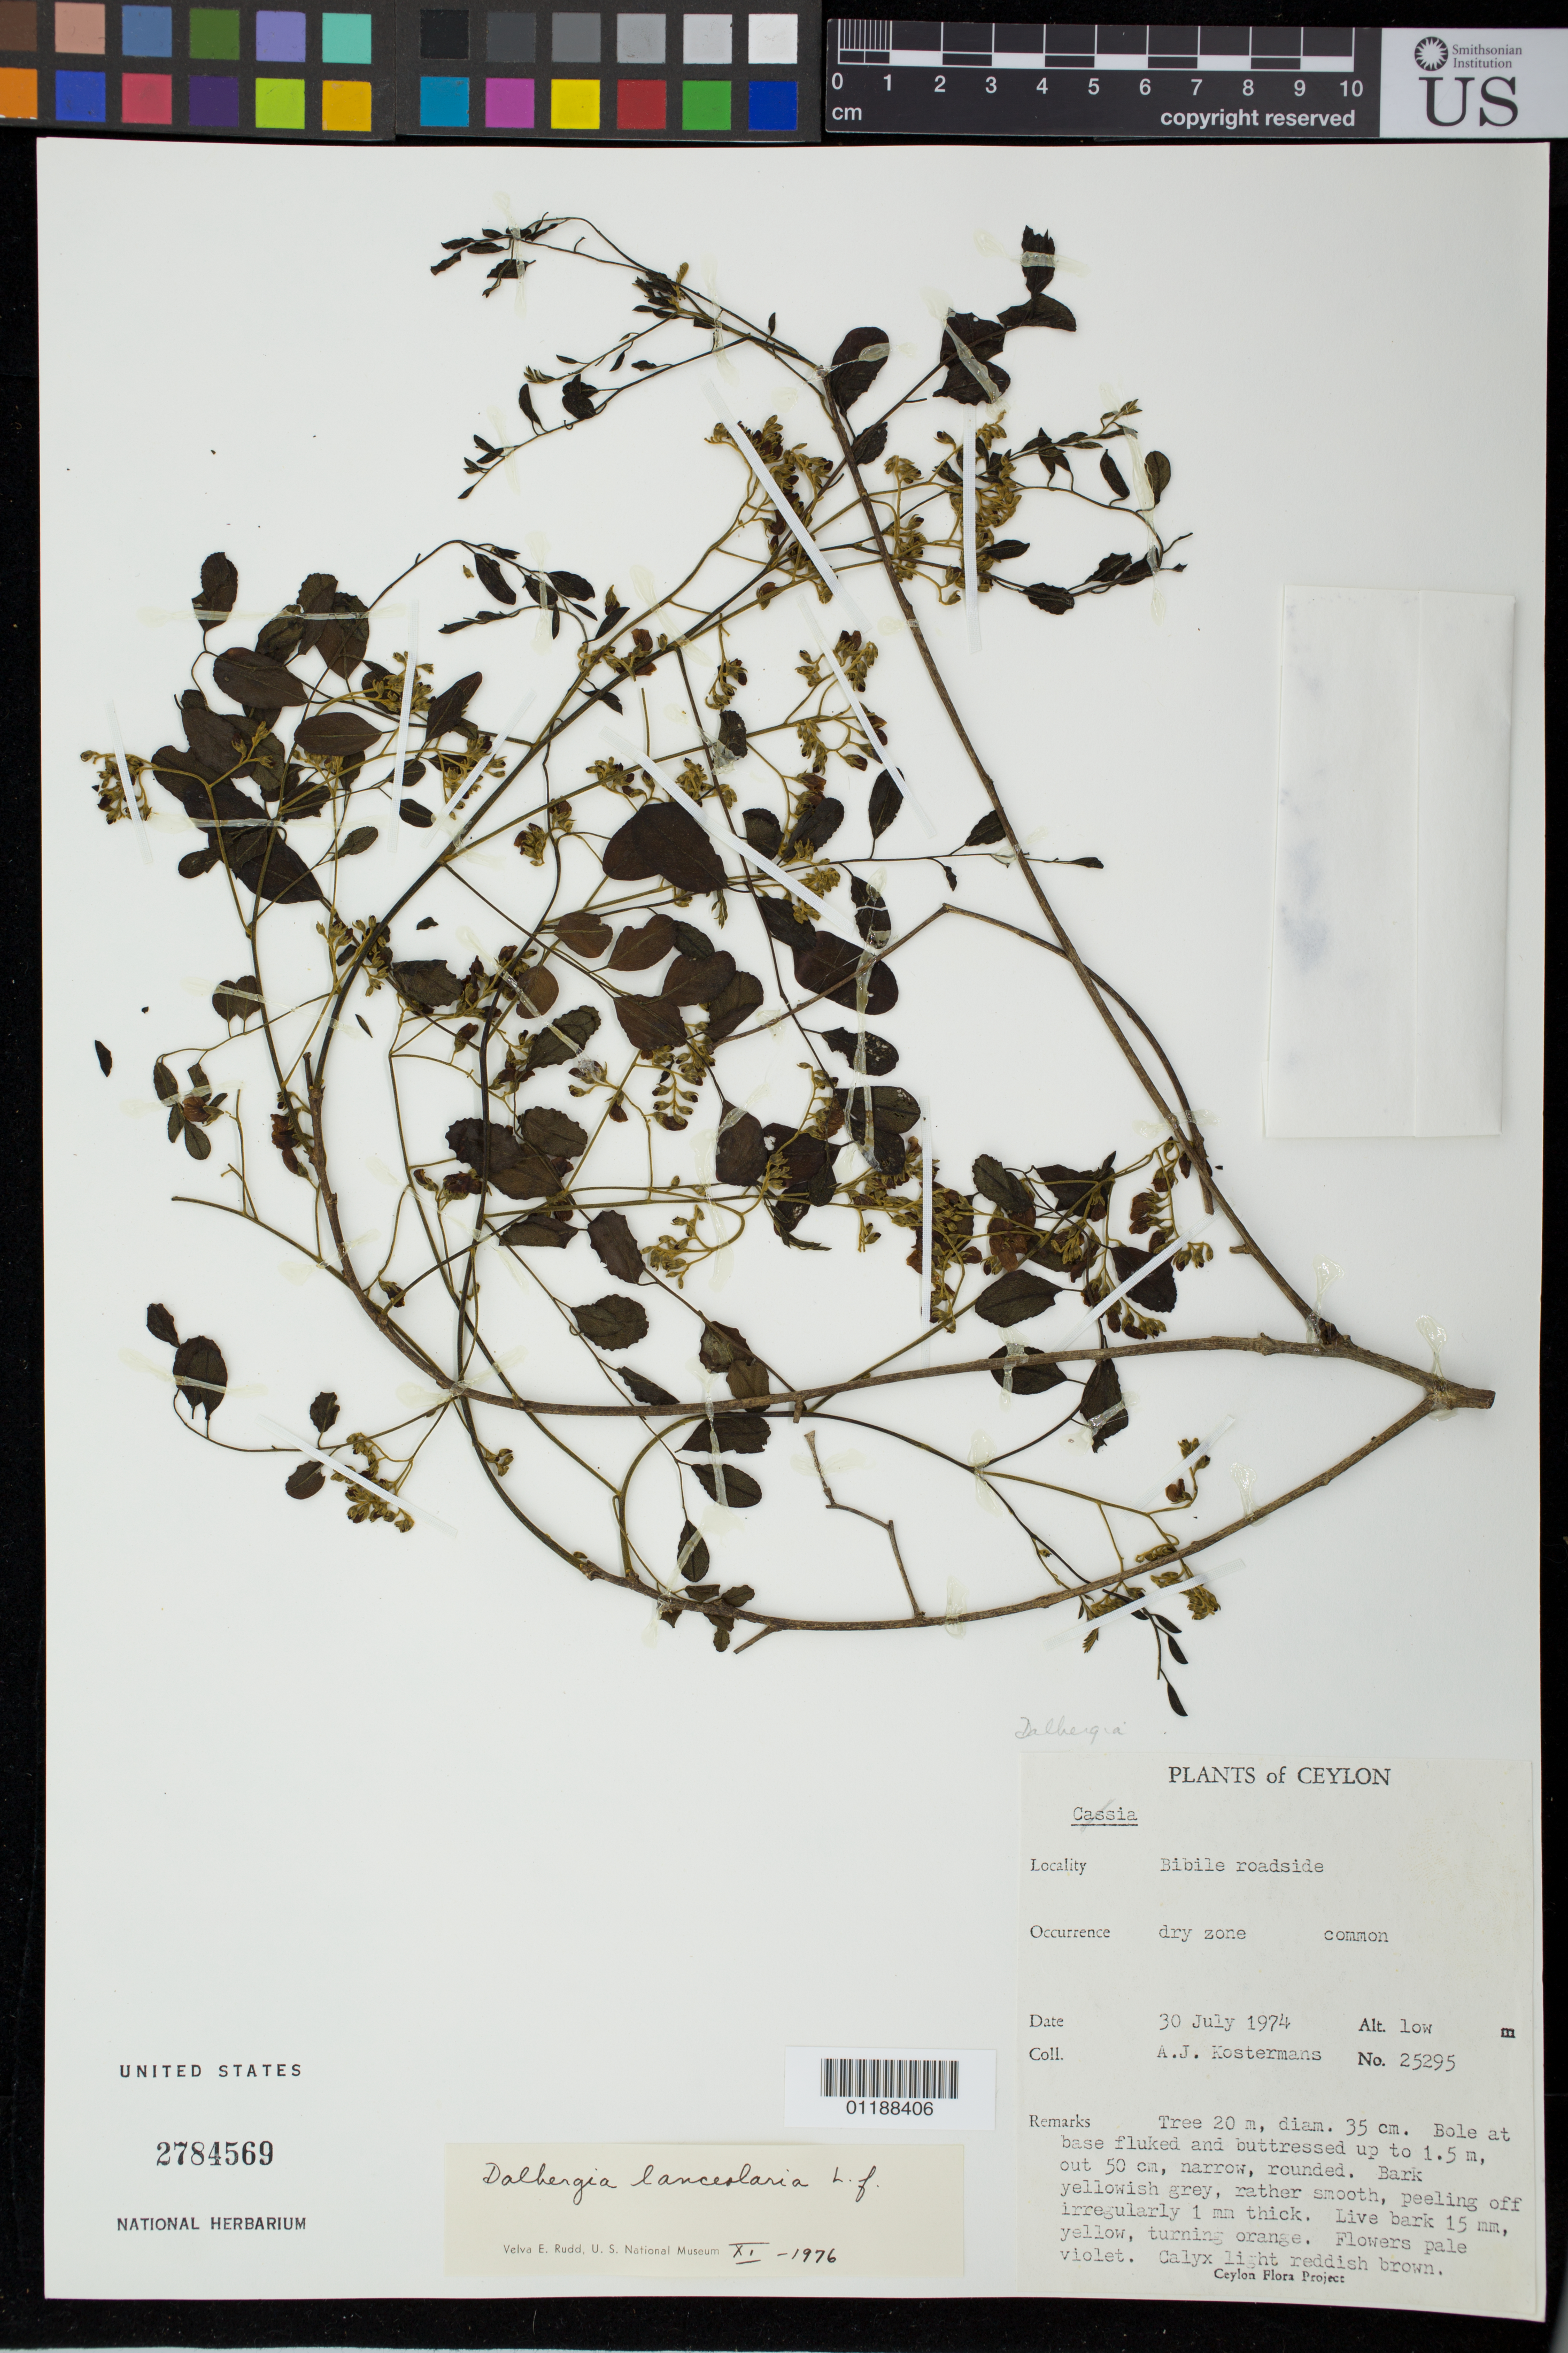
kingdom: Plantae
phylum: Tracheophyta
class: Magnoliopsida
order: Fabales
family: Fabaceae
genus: Dalbergia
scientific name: Dalbergia lanceolaria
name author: L. f.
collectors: A. J. G. Kostermans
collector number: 25295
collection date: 1974-07-30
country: Sri Lanka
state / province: Uva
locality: Bibile roadside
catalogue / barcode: US 2784569